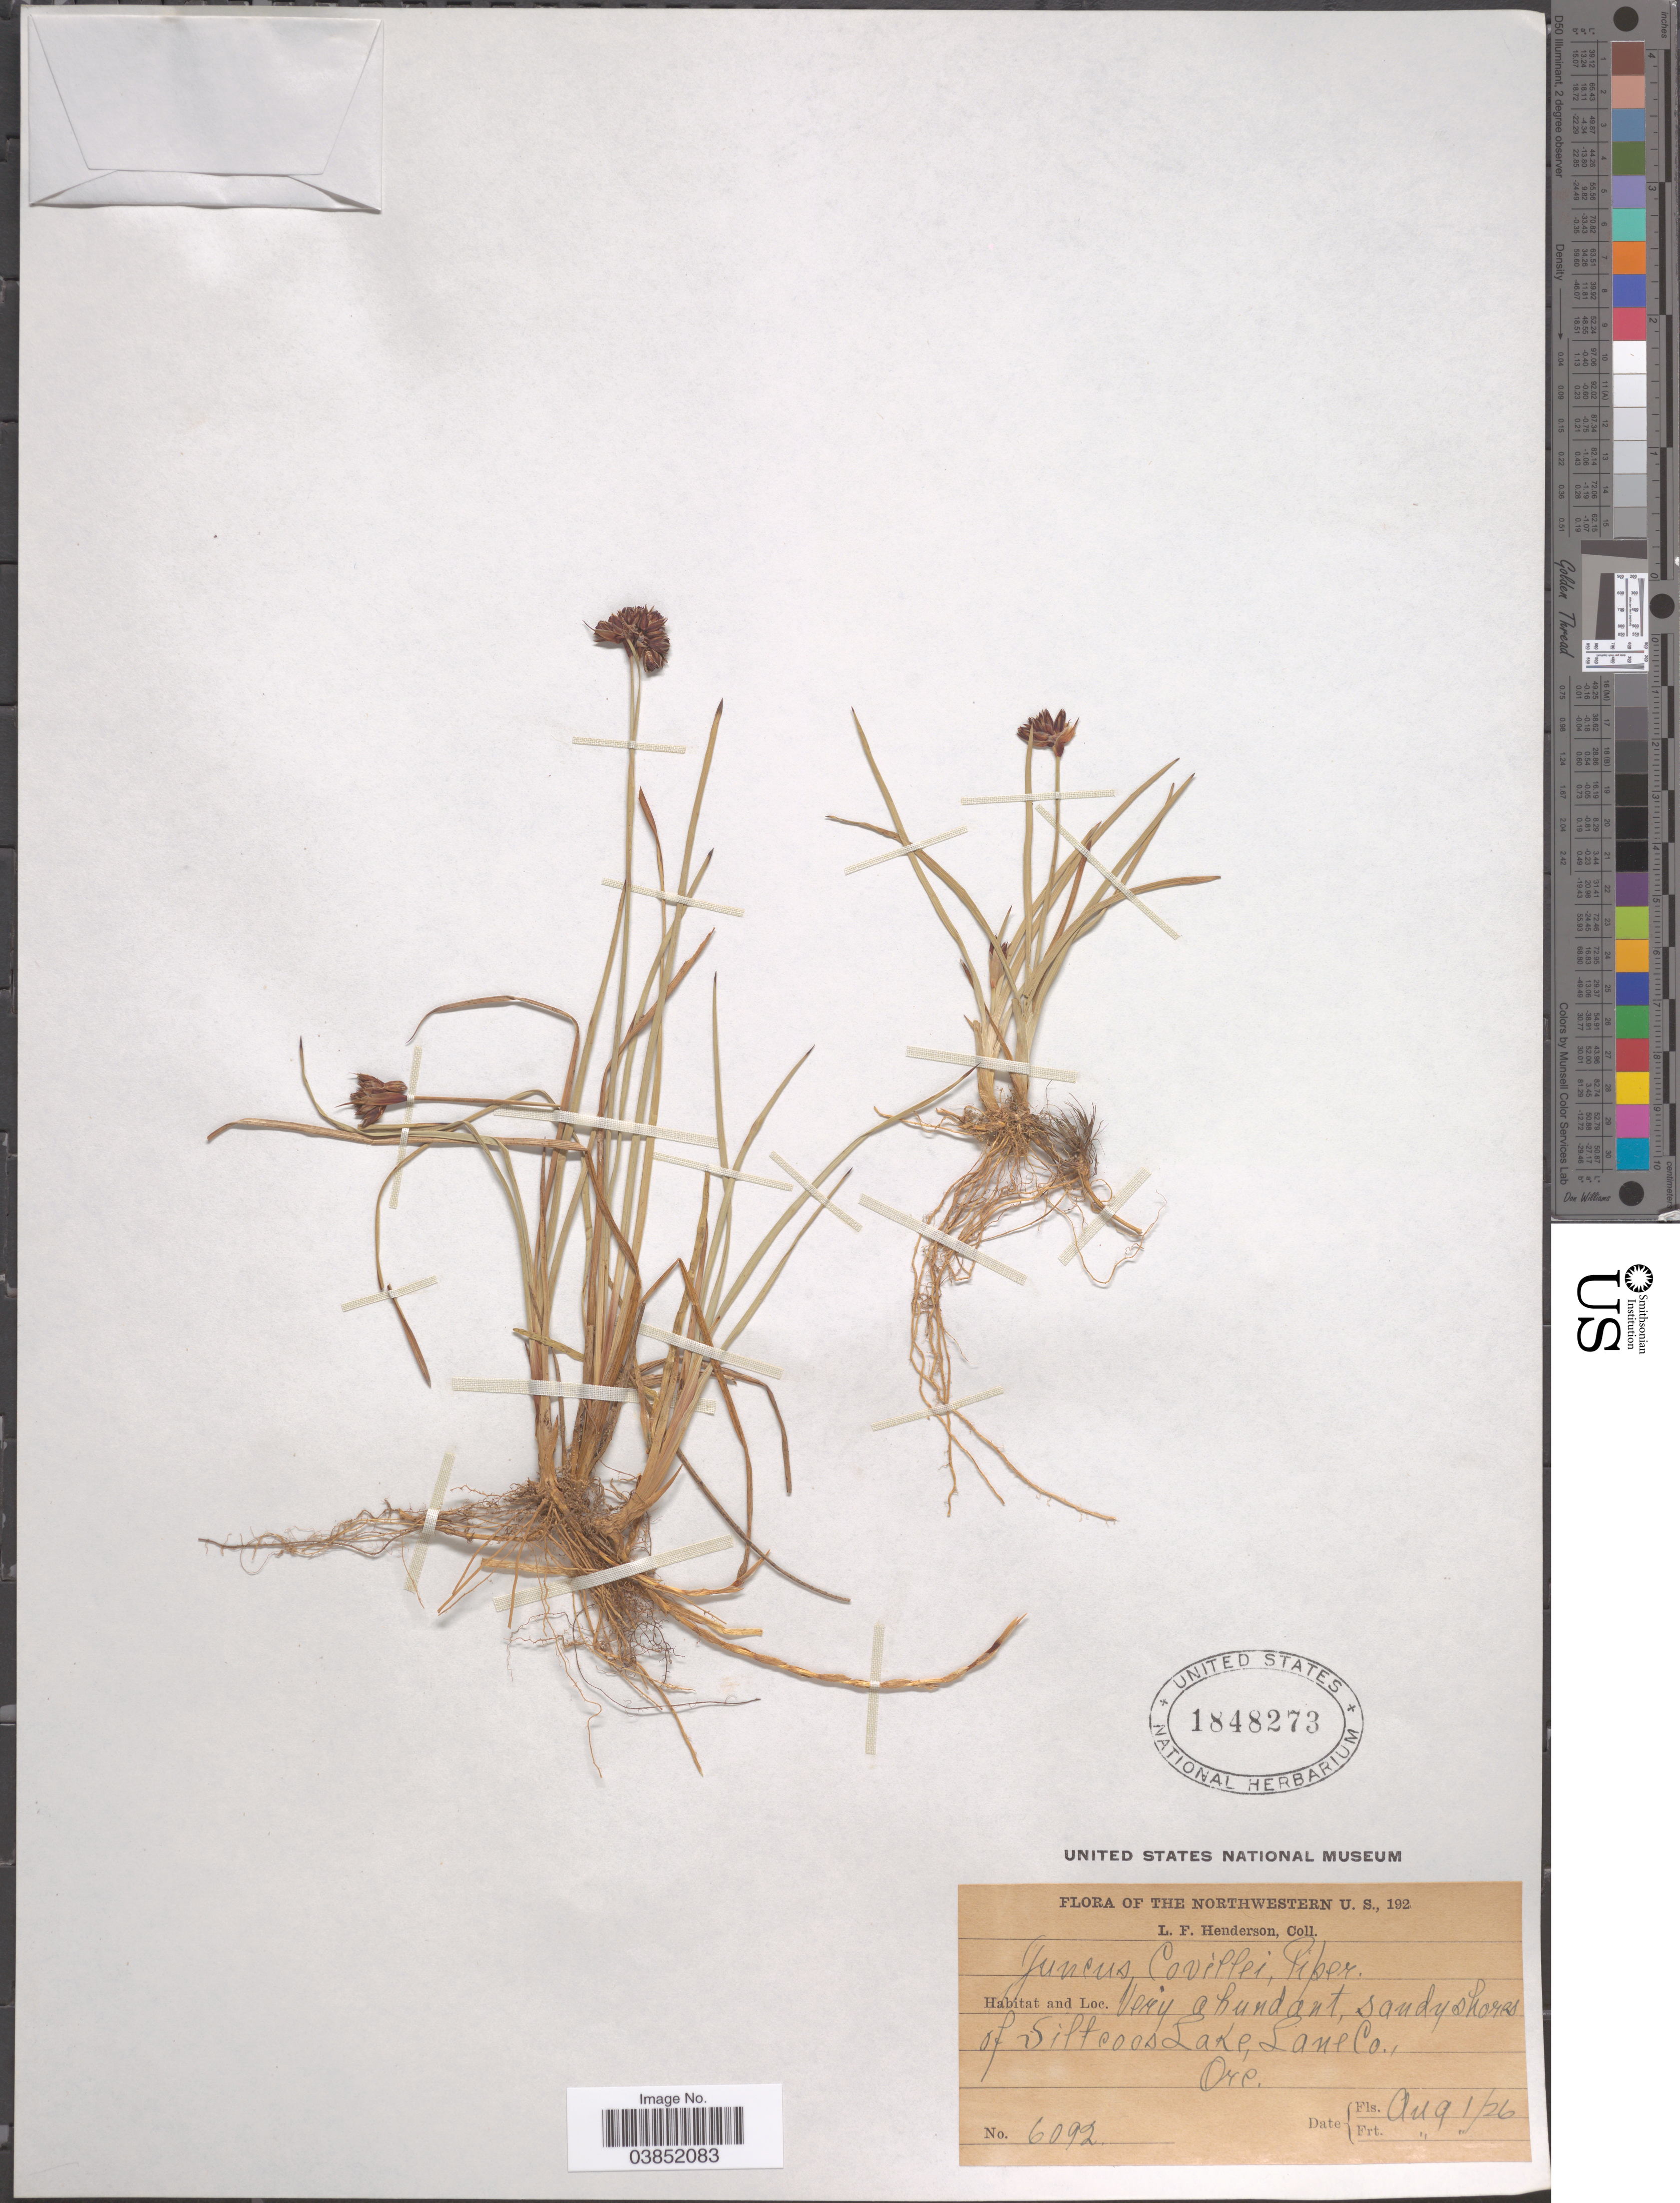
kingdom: Plantae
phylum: Tracheophyta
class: Liliopsida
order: Poales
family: Juncaceae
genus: Juncus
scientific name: Juncus covillei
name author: Piper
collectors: L. Henderson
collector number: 6092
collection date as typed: Transcribed d/m/y: 1/8/26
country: United States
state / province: Oregon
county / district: Lane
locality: The Northwestern U. S. Siltcoos Lake, Lane Co.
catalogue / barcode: US 1848273